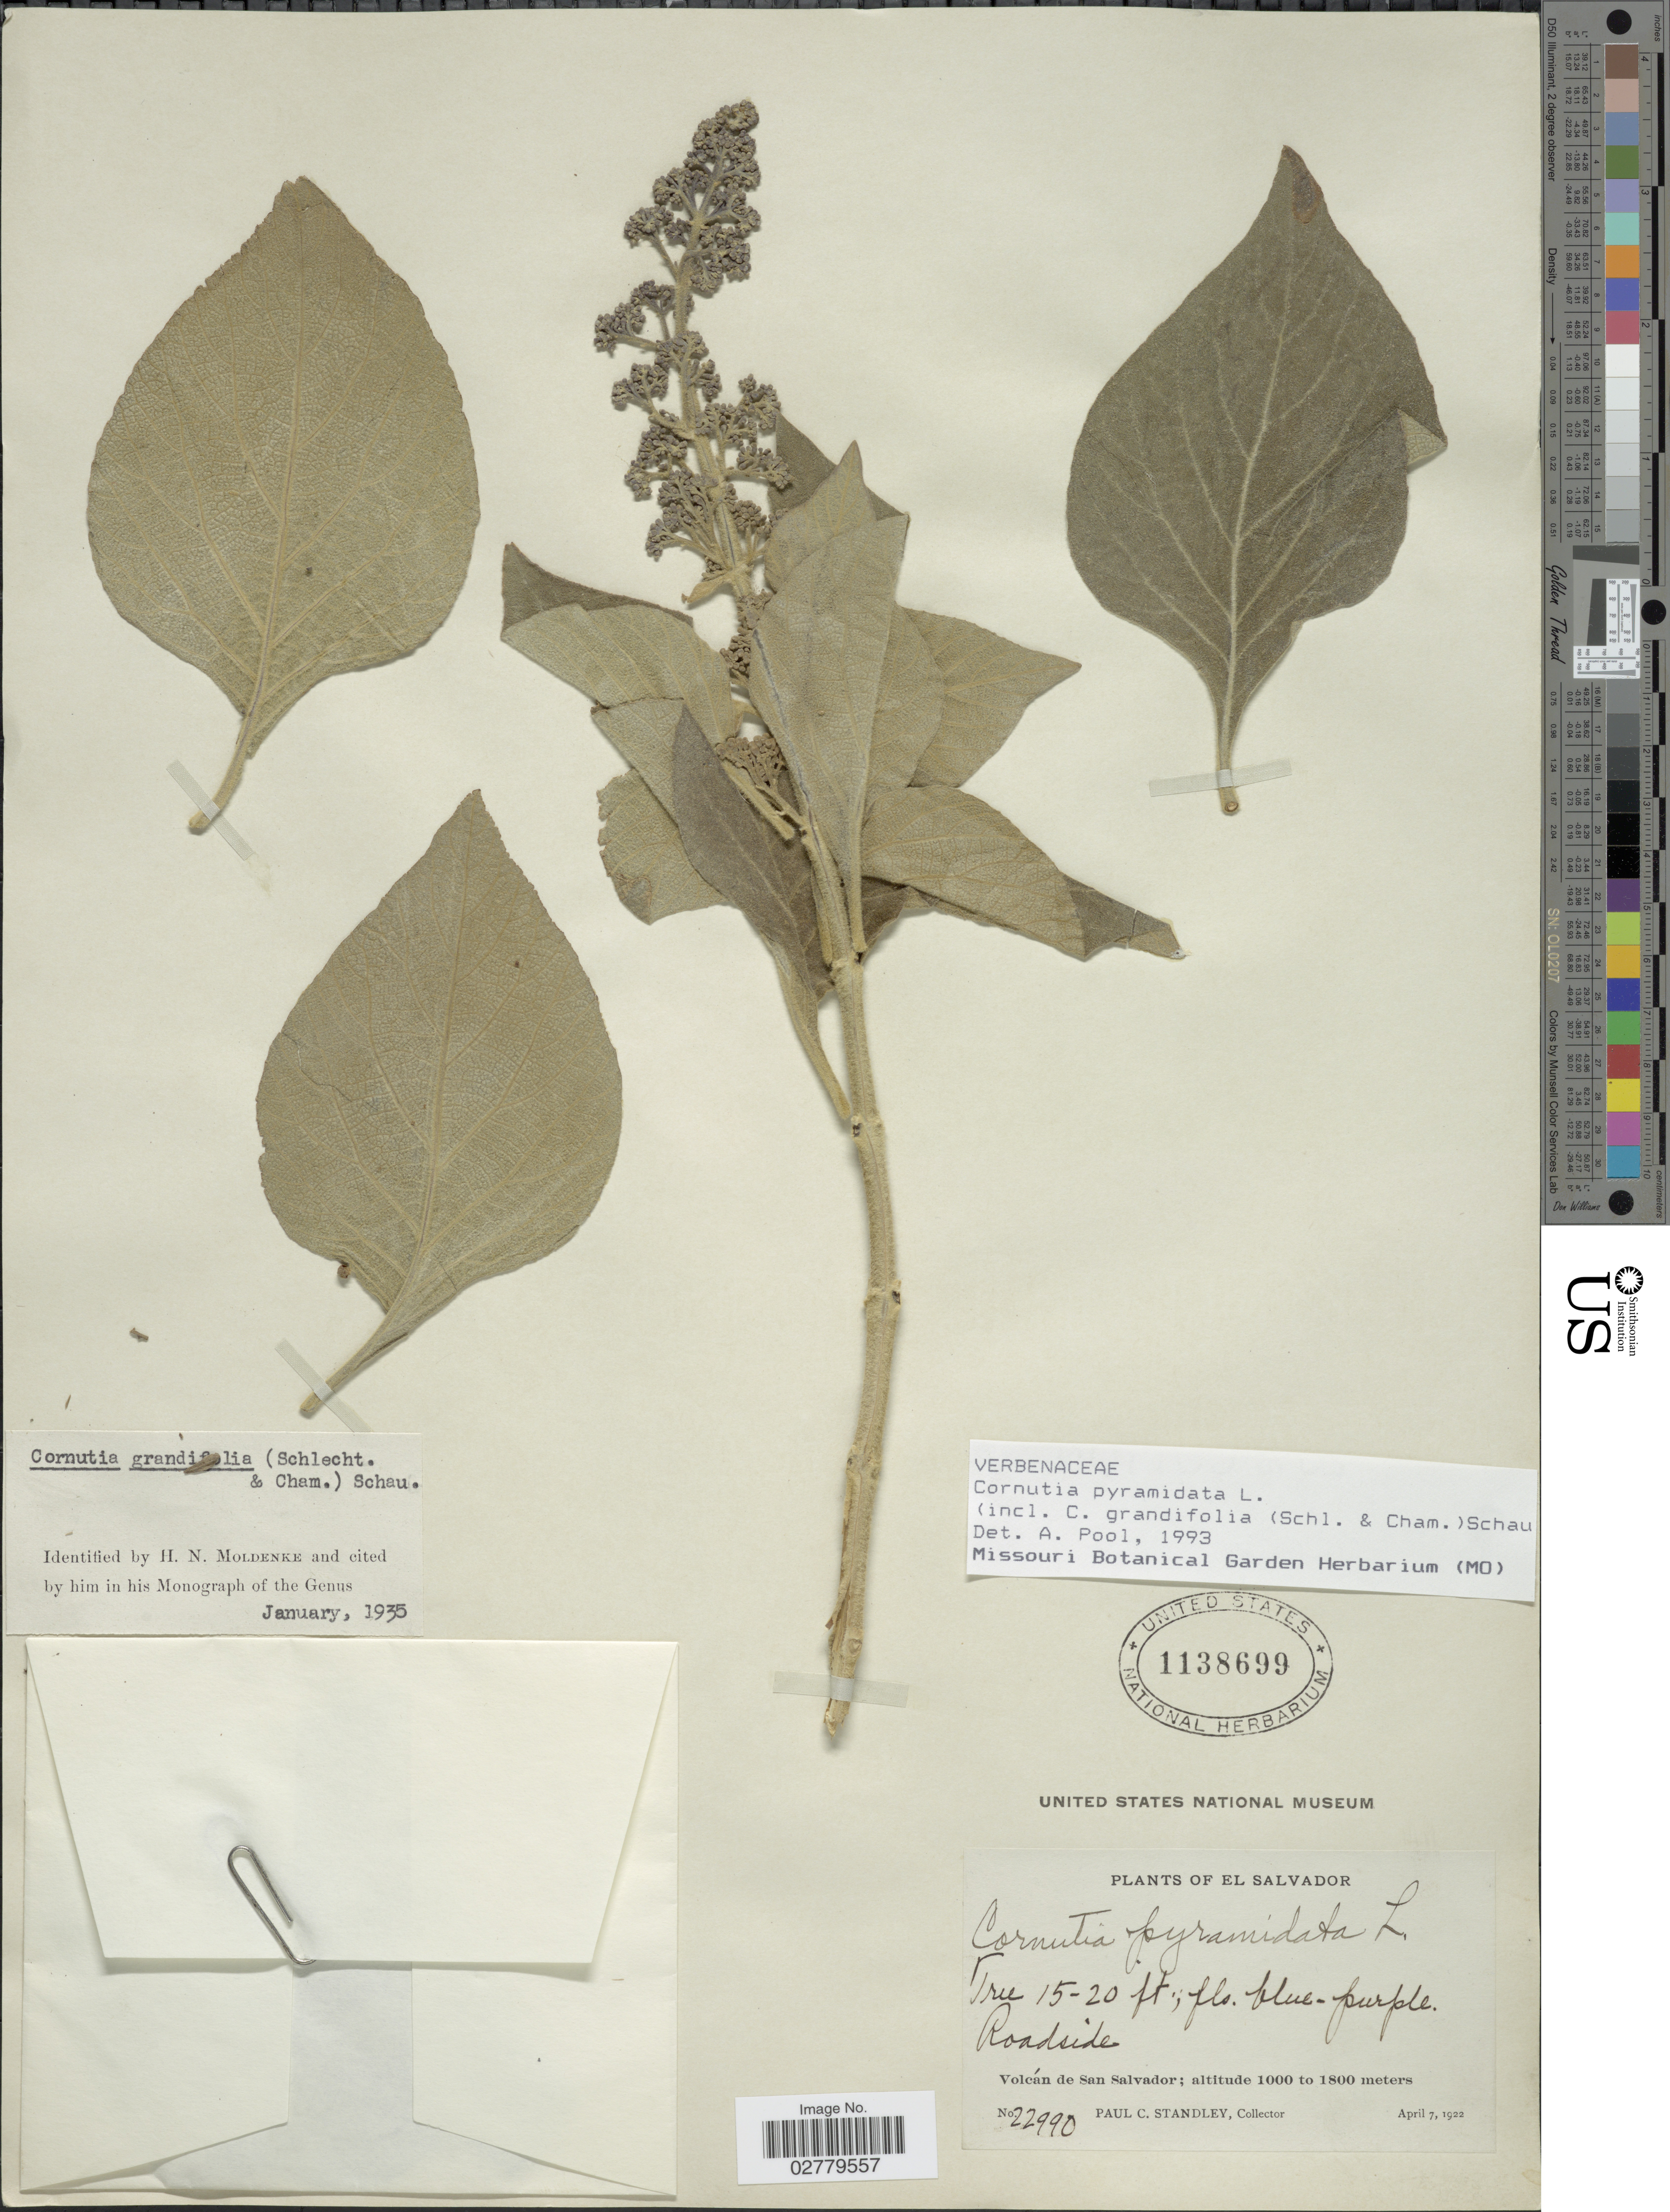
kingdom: Plantae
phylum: Tracheophyta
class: Magnoliopsida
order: Lamiales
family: Lamiaceae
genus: Cornutia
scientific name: Cornutia pyramidata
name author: L.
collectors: P. C. Standley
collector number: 22990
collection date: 1922-04-07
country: El Salvador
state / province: San Salvador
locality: Volcán de San Salvador.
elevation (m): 1000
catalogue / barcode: US 1138699